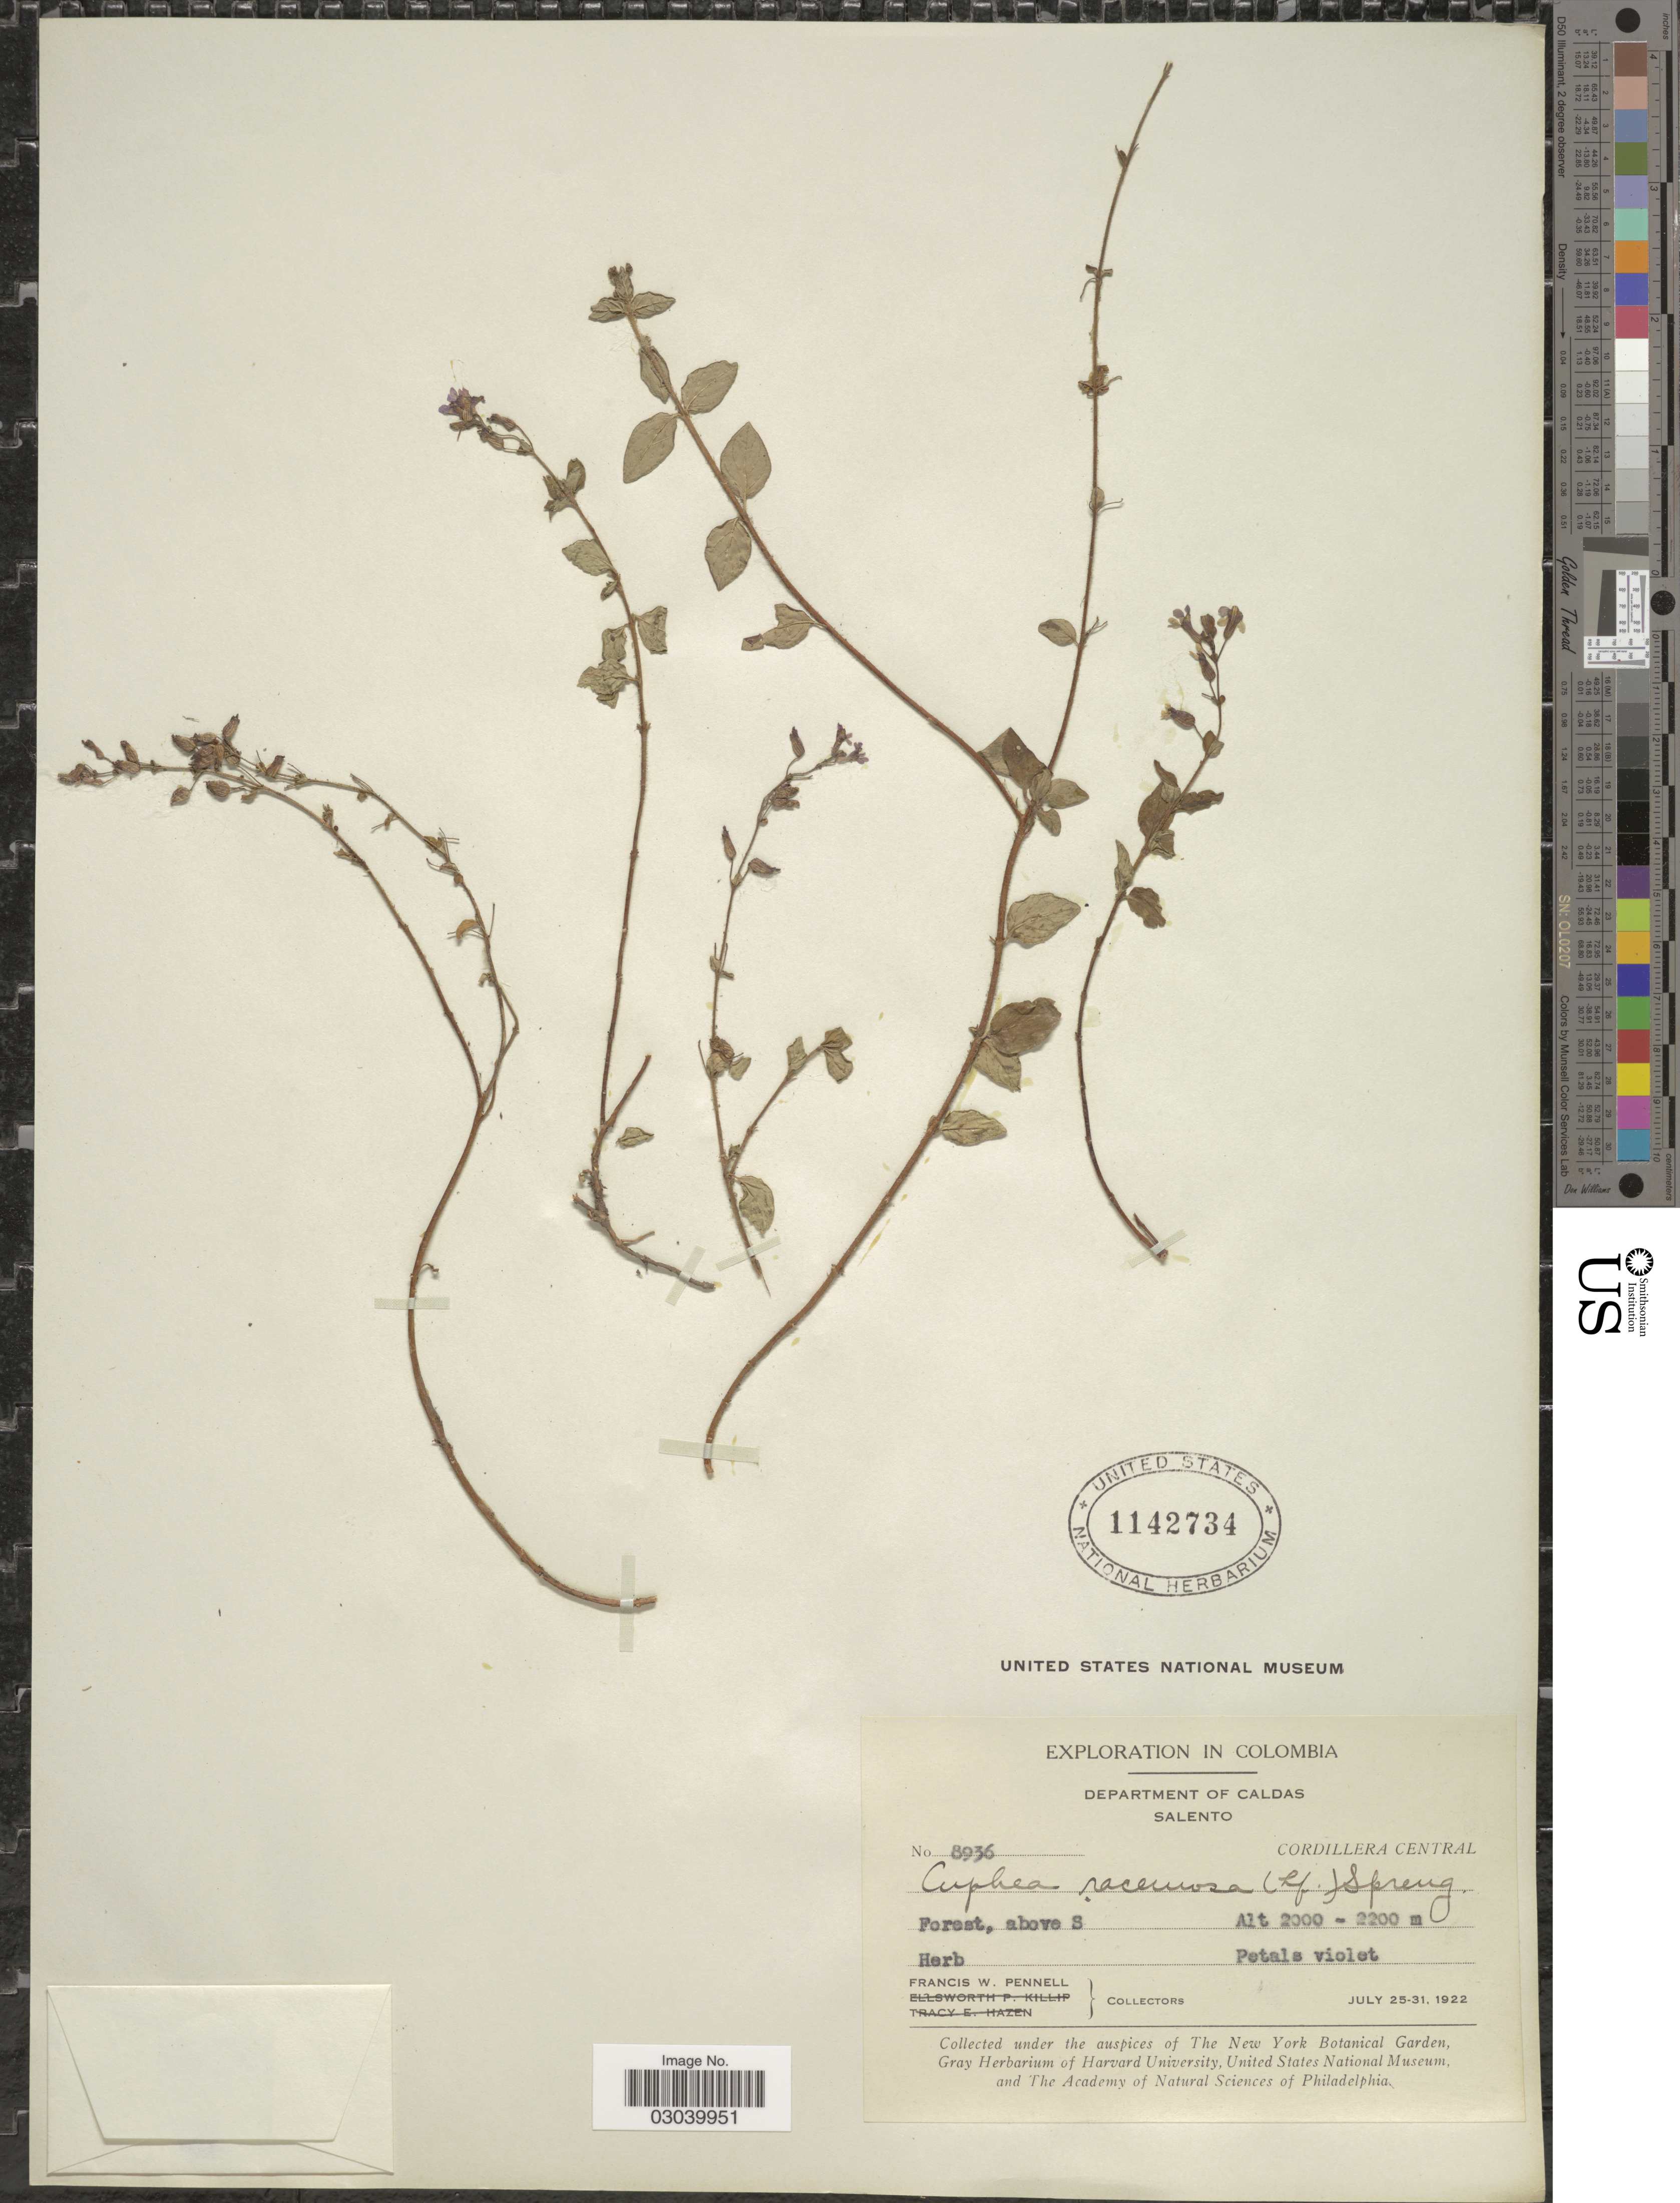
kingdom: Plantae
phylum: Tracheophyta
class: Magnoliopsida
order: Myrtales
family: Lythraceae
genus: Cuphea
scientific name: Cuphea racemosa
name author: (L. f.) Spreng.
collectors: F. W. Pennell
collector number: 8936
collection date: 1922-07-25/1922-07-31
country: Colombia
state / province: Caldas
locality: Department of Caldas, Salento, Cordillera Central, Forest, above S.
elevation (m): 2000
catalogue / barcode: US 1142734